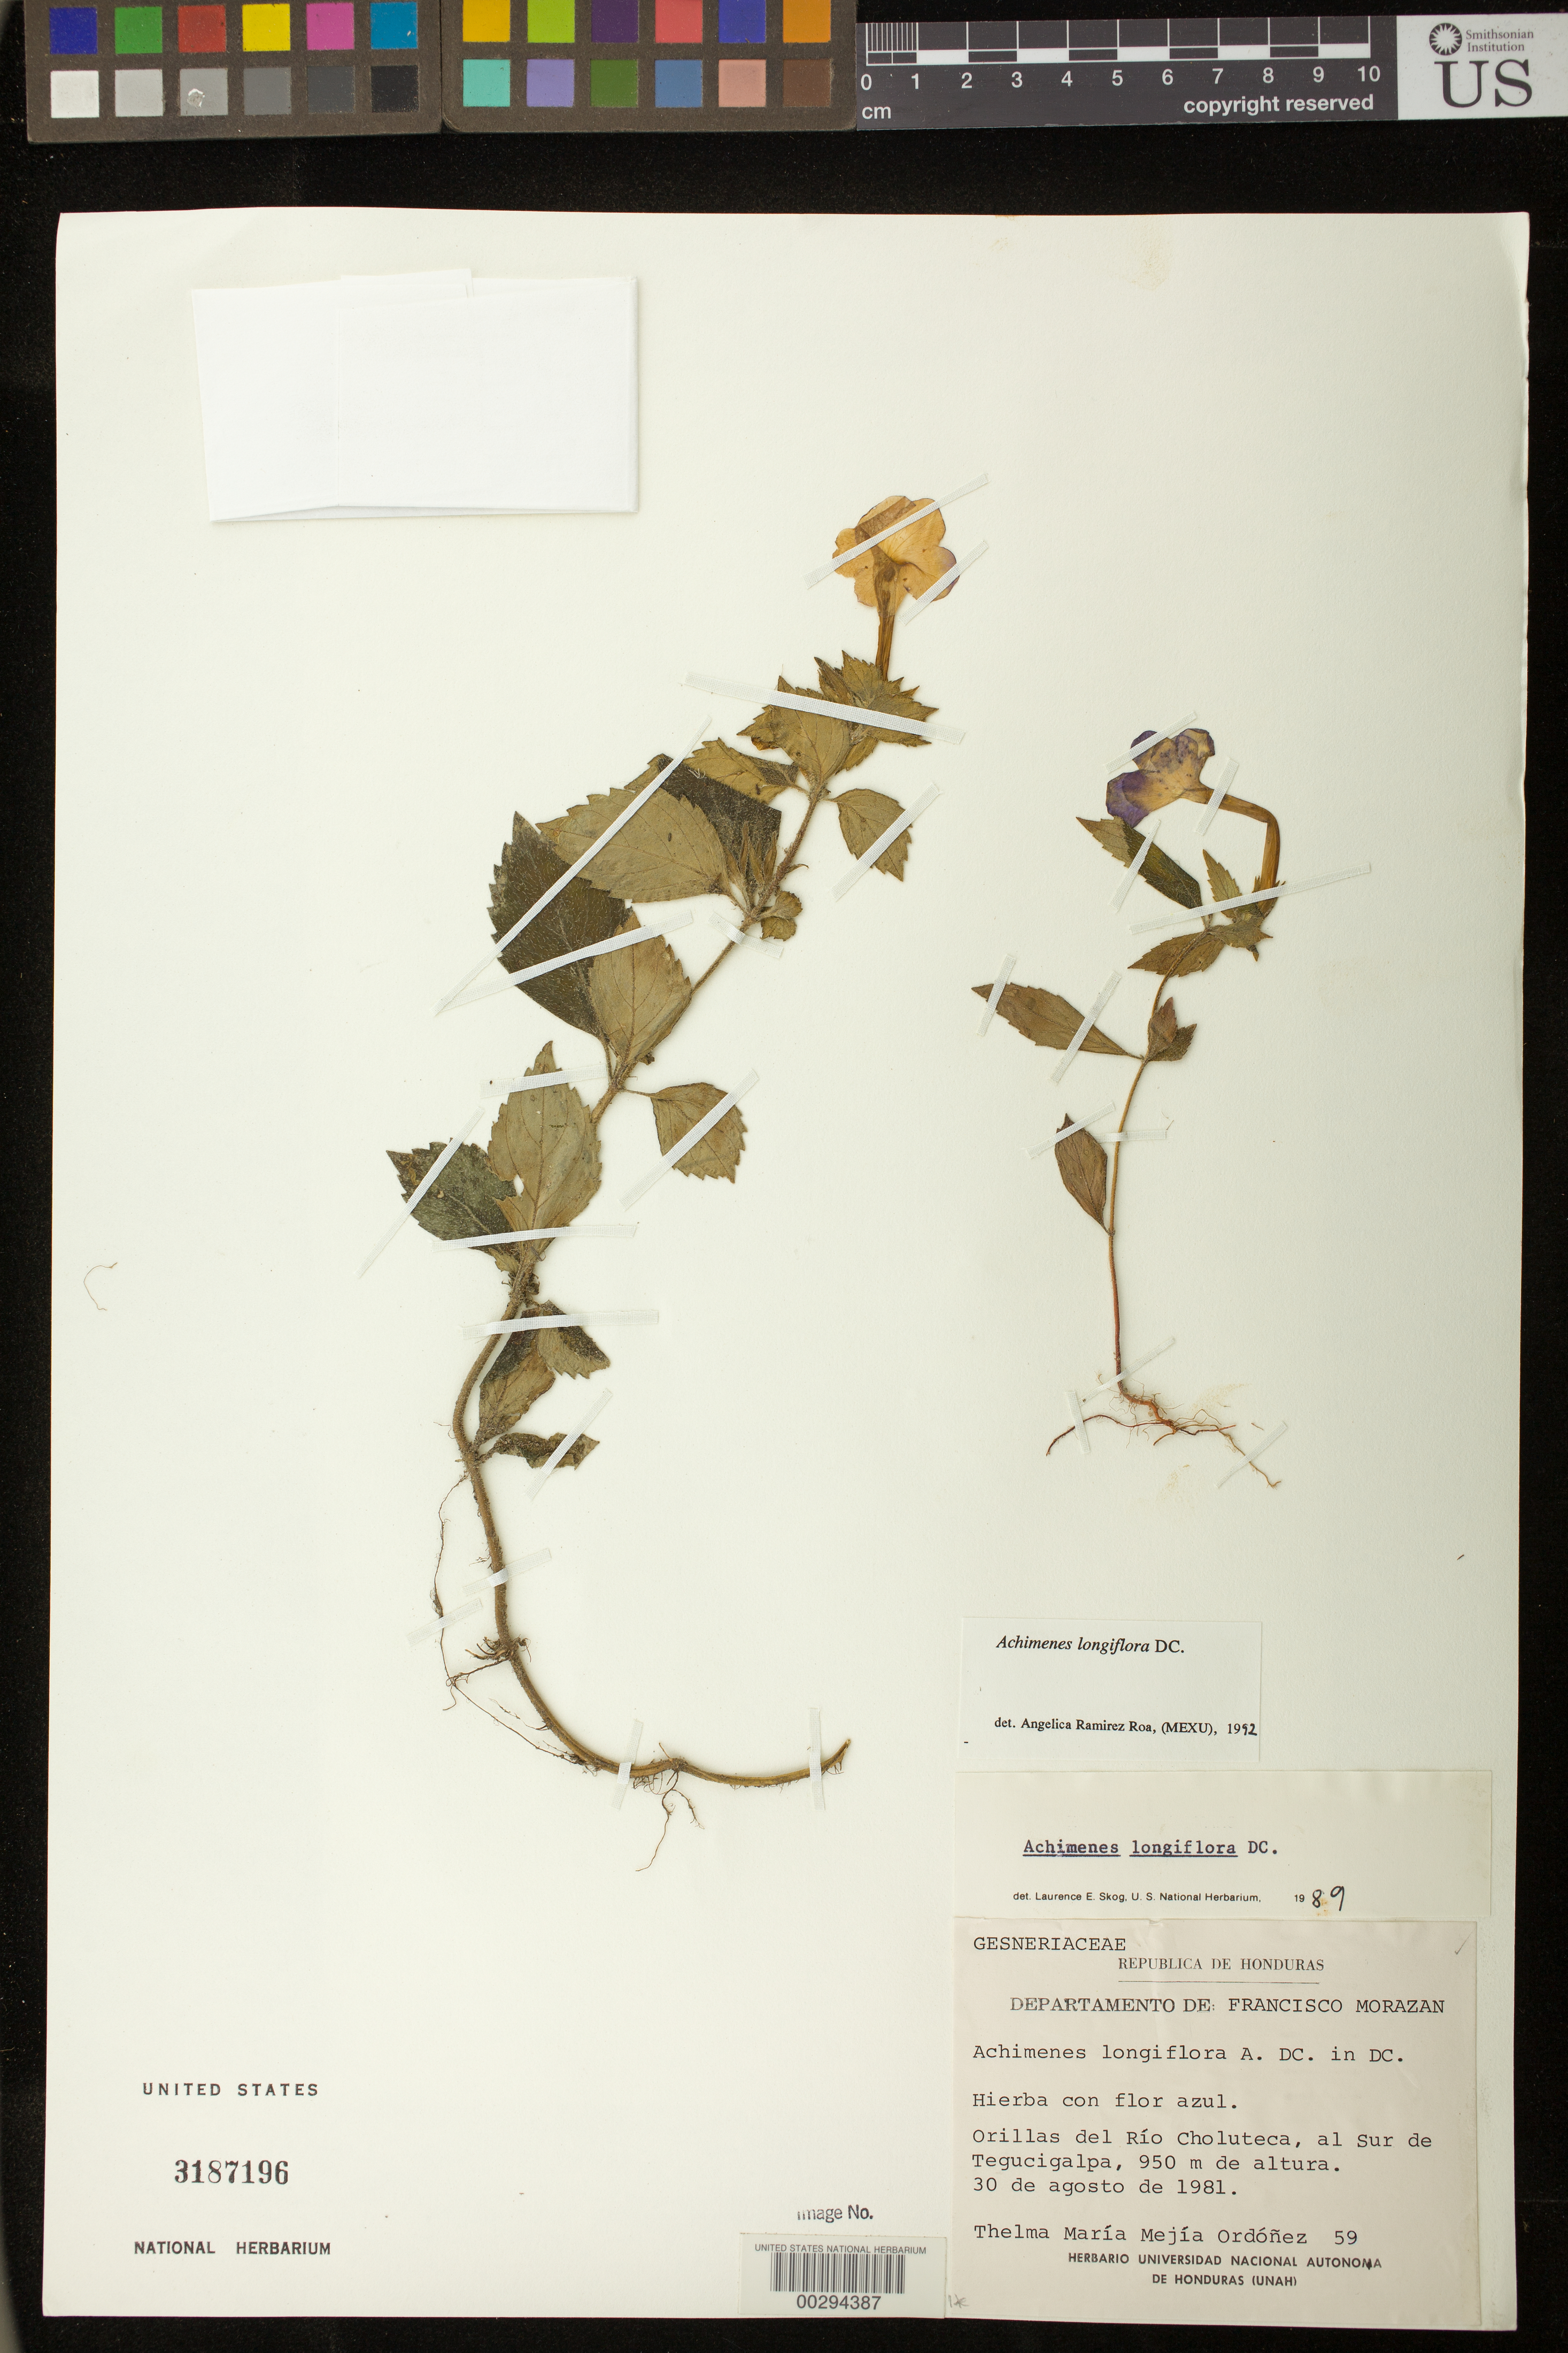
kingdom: Plantae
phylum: Tracheophyta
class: Magnoliopsida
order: Lamiales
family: Gesneriaceae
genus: Achimenes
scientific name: Achimenes longiflora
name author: DC.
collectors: T. Ordóñez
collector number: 59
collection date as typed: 30 Aug 1981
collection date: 1981-08-30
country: Honduras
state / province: Fco. Morazán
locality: Orillas del Rio Choluteca, S of Tegucigalpa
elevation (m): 950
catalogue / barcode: US 3187196